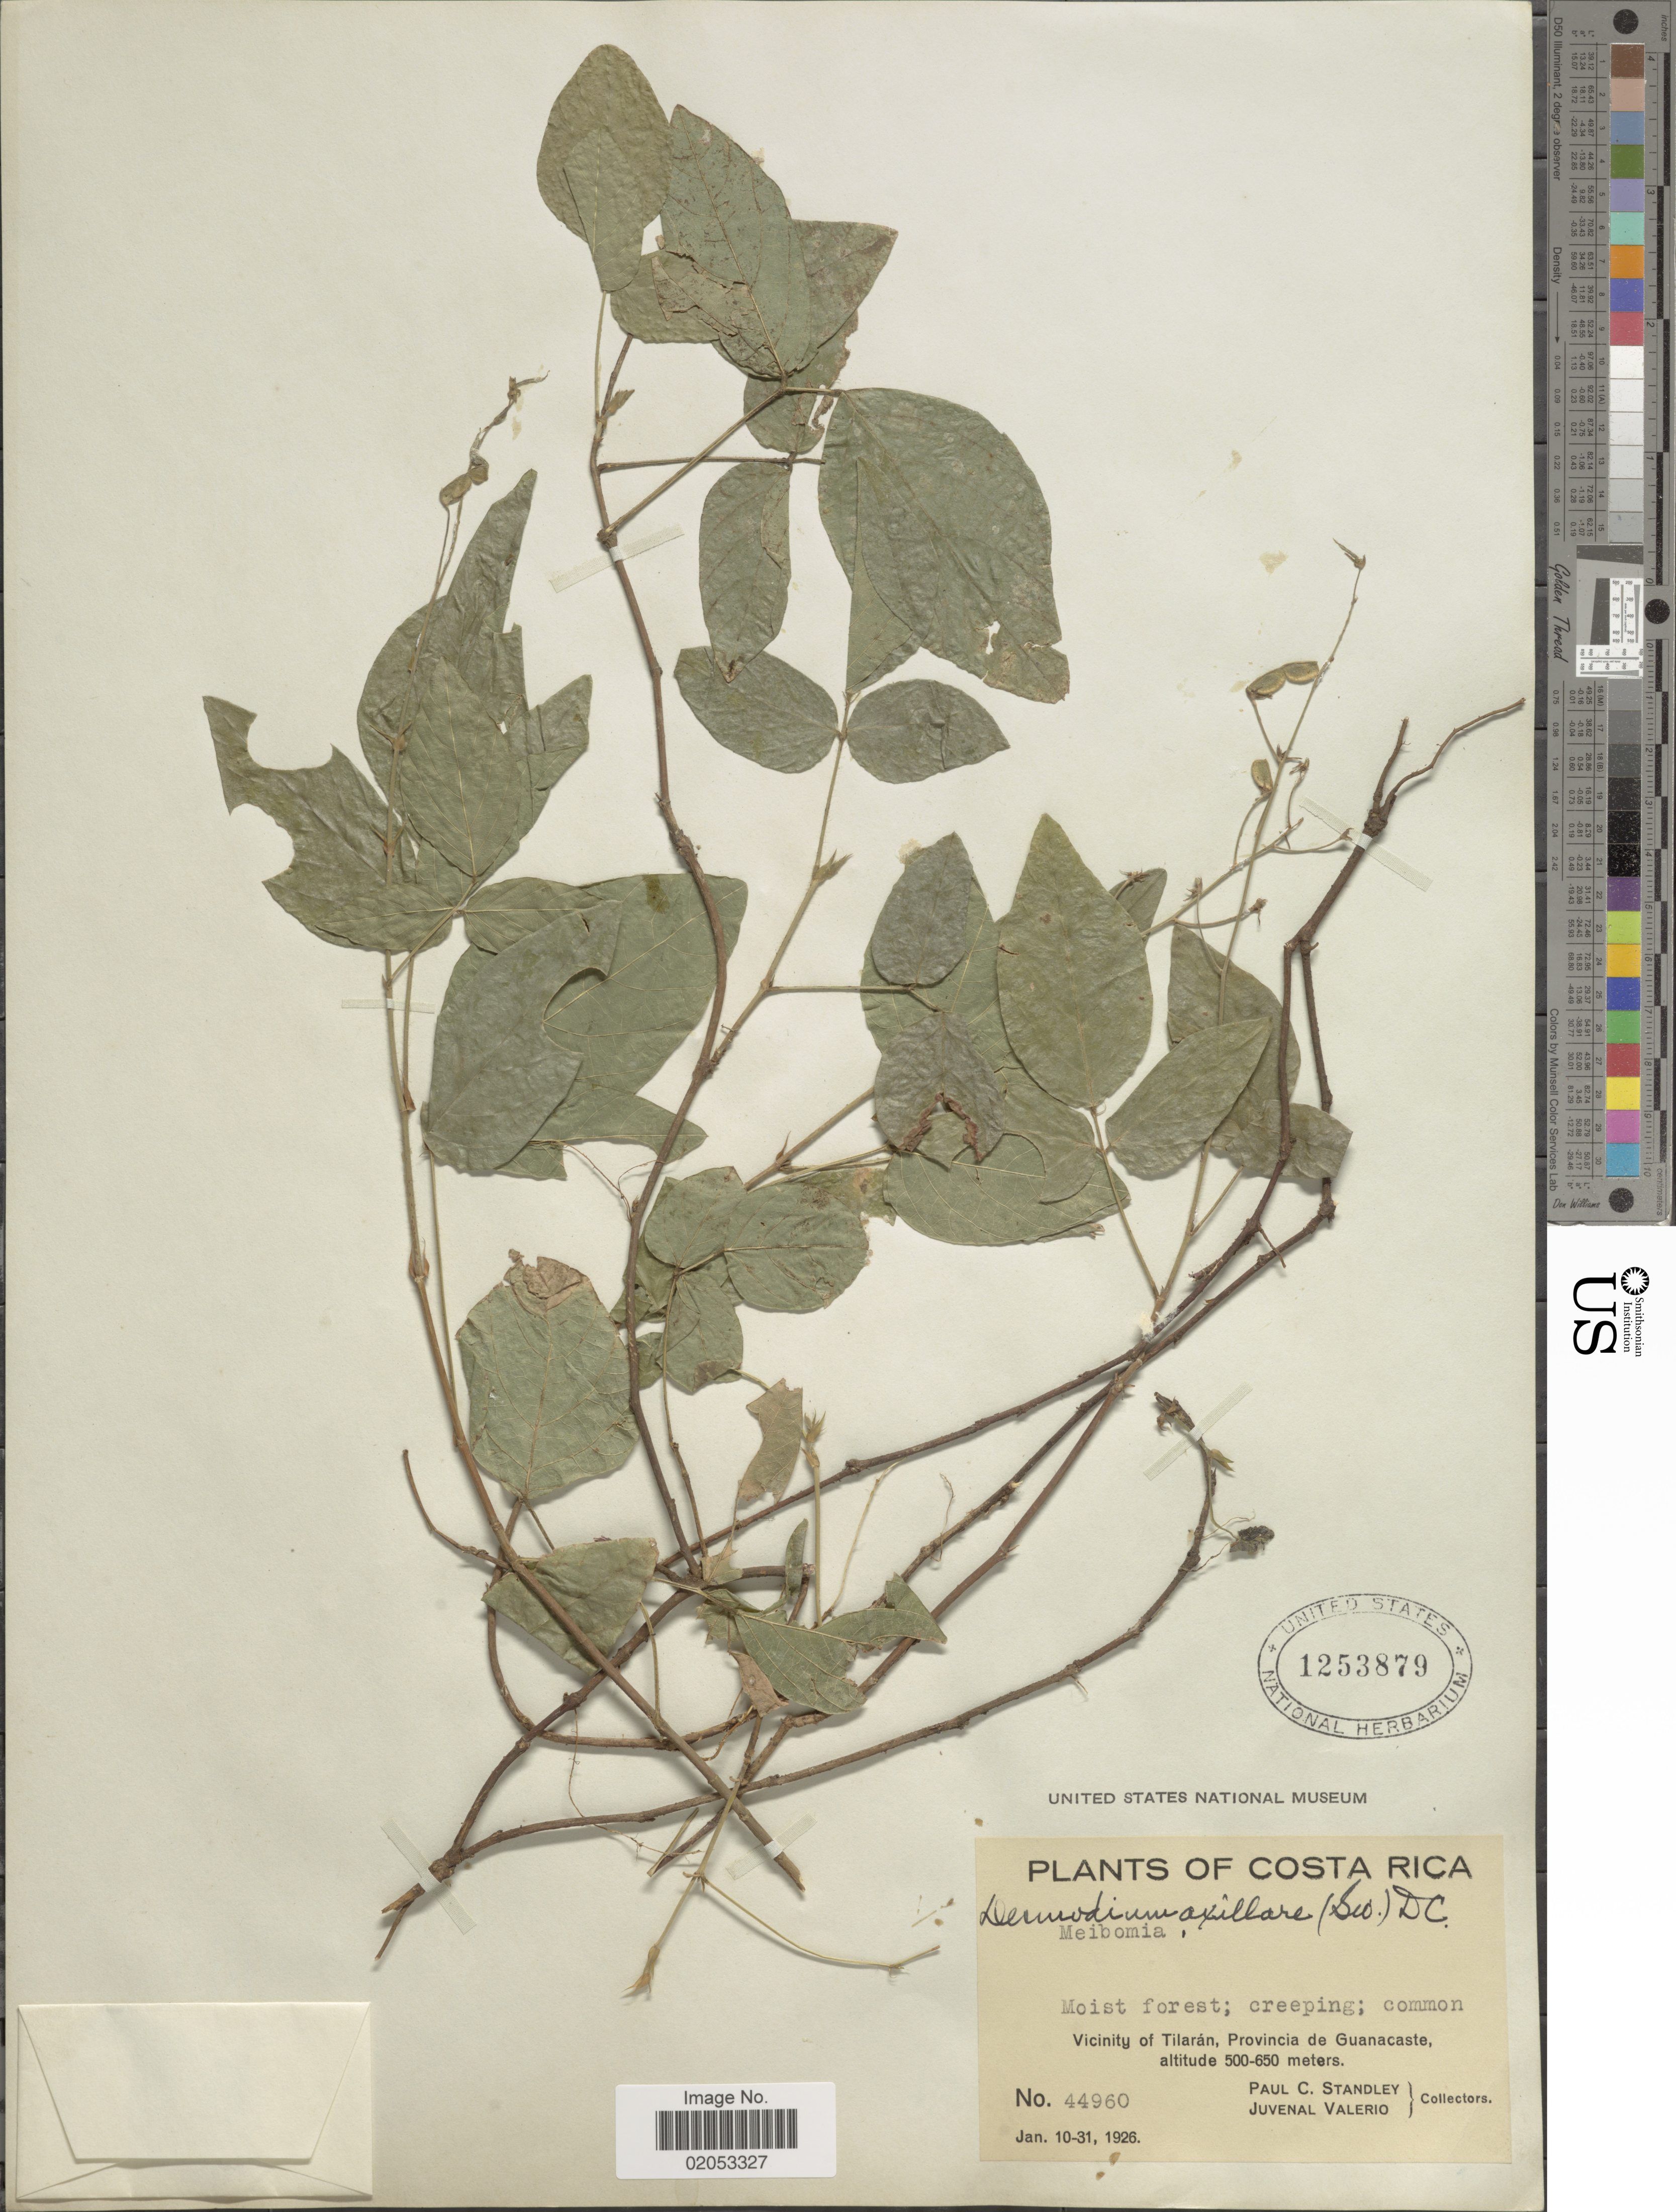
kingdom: Plantae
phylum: Tracheophyta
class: Magnoliopsida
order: Fabales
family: Fabaceae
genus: Desmodium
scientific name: Desmodium axillare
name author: (Sw.) DC.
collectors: P. C. Standley & J. Valerio R.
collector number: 44960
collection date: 1926-01-10/1926-01-31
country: Costa Rica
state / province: Guanacaste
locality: Vicinity of Tilaran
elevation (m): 500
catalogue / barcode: US 1253879